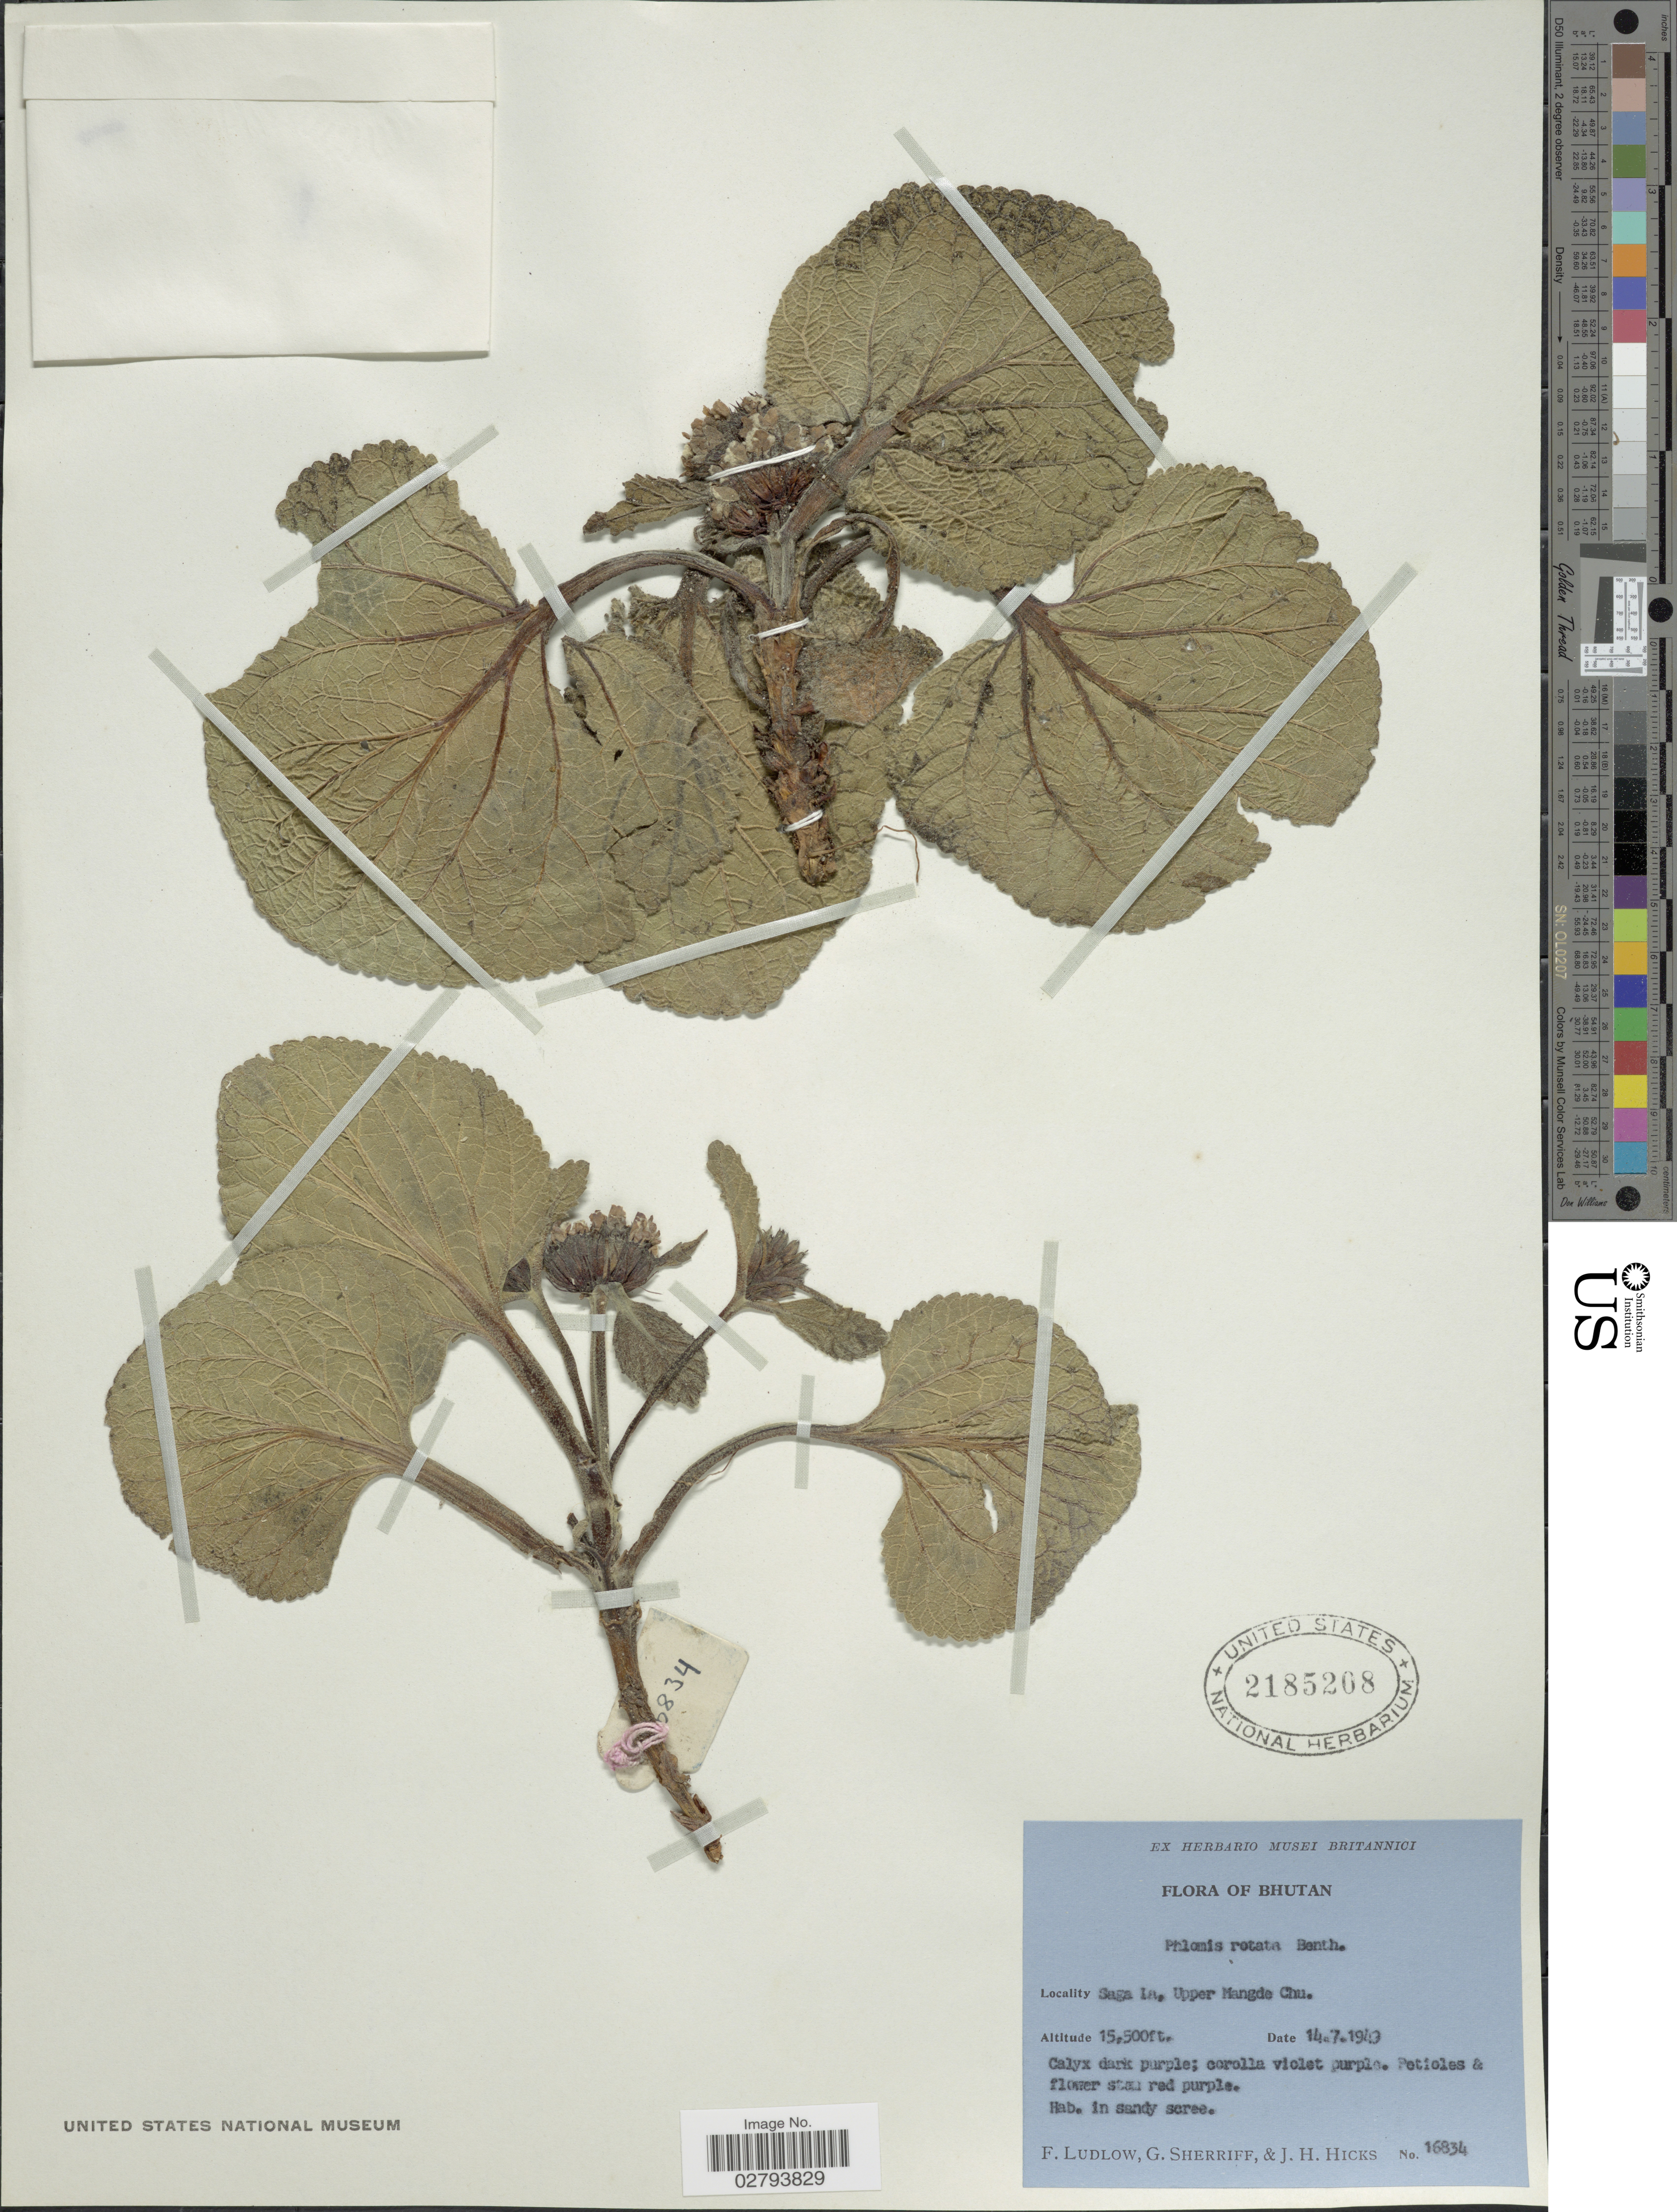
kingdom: Plantae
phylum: Tracheophyta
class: Magnoliopsida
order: Lamiales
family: Lamiaceae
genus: Phlomoides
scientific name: Phlomoides rotata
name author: (Benth. & Hook. f.) Mathiesen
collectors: F. Ludlow, G. Sherriff & J. H. Hicks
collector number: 16834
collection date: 1943-07-14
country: Bhutan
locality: Saga La, Upper Mangde Chu.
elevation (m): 4724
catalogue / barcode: US 2185208